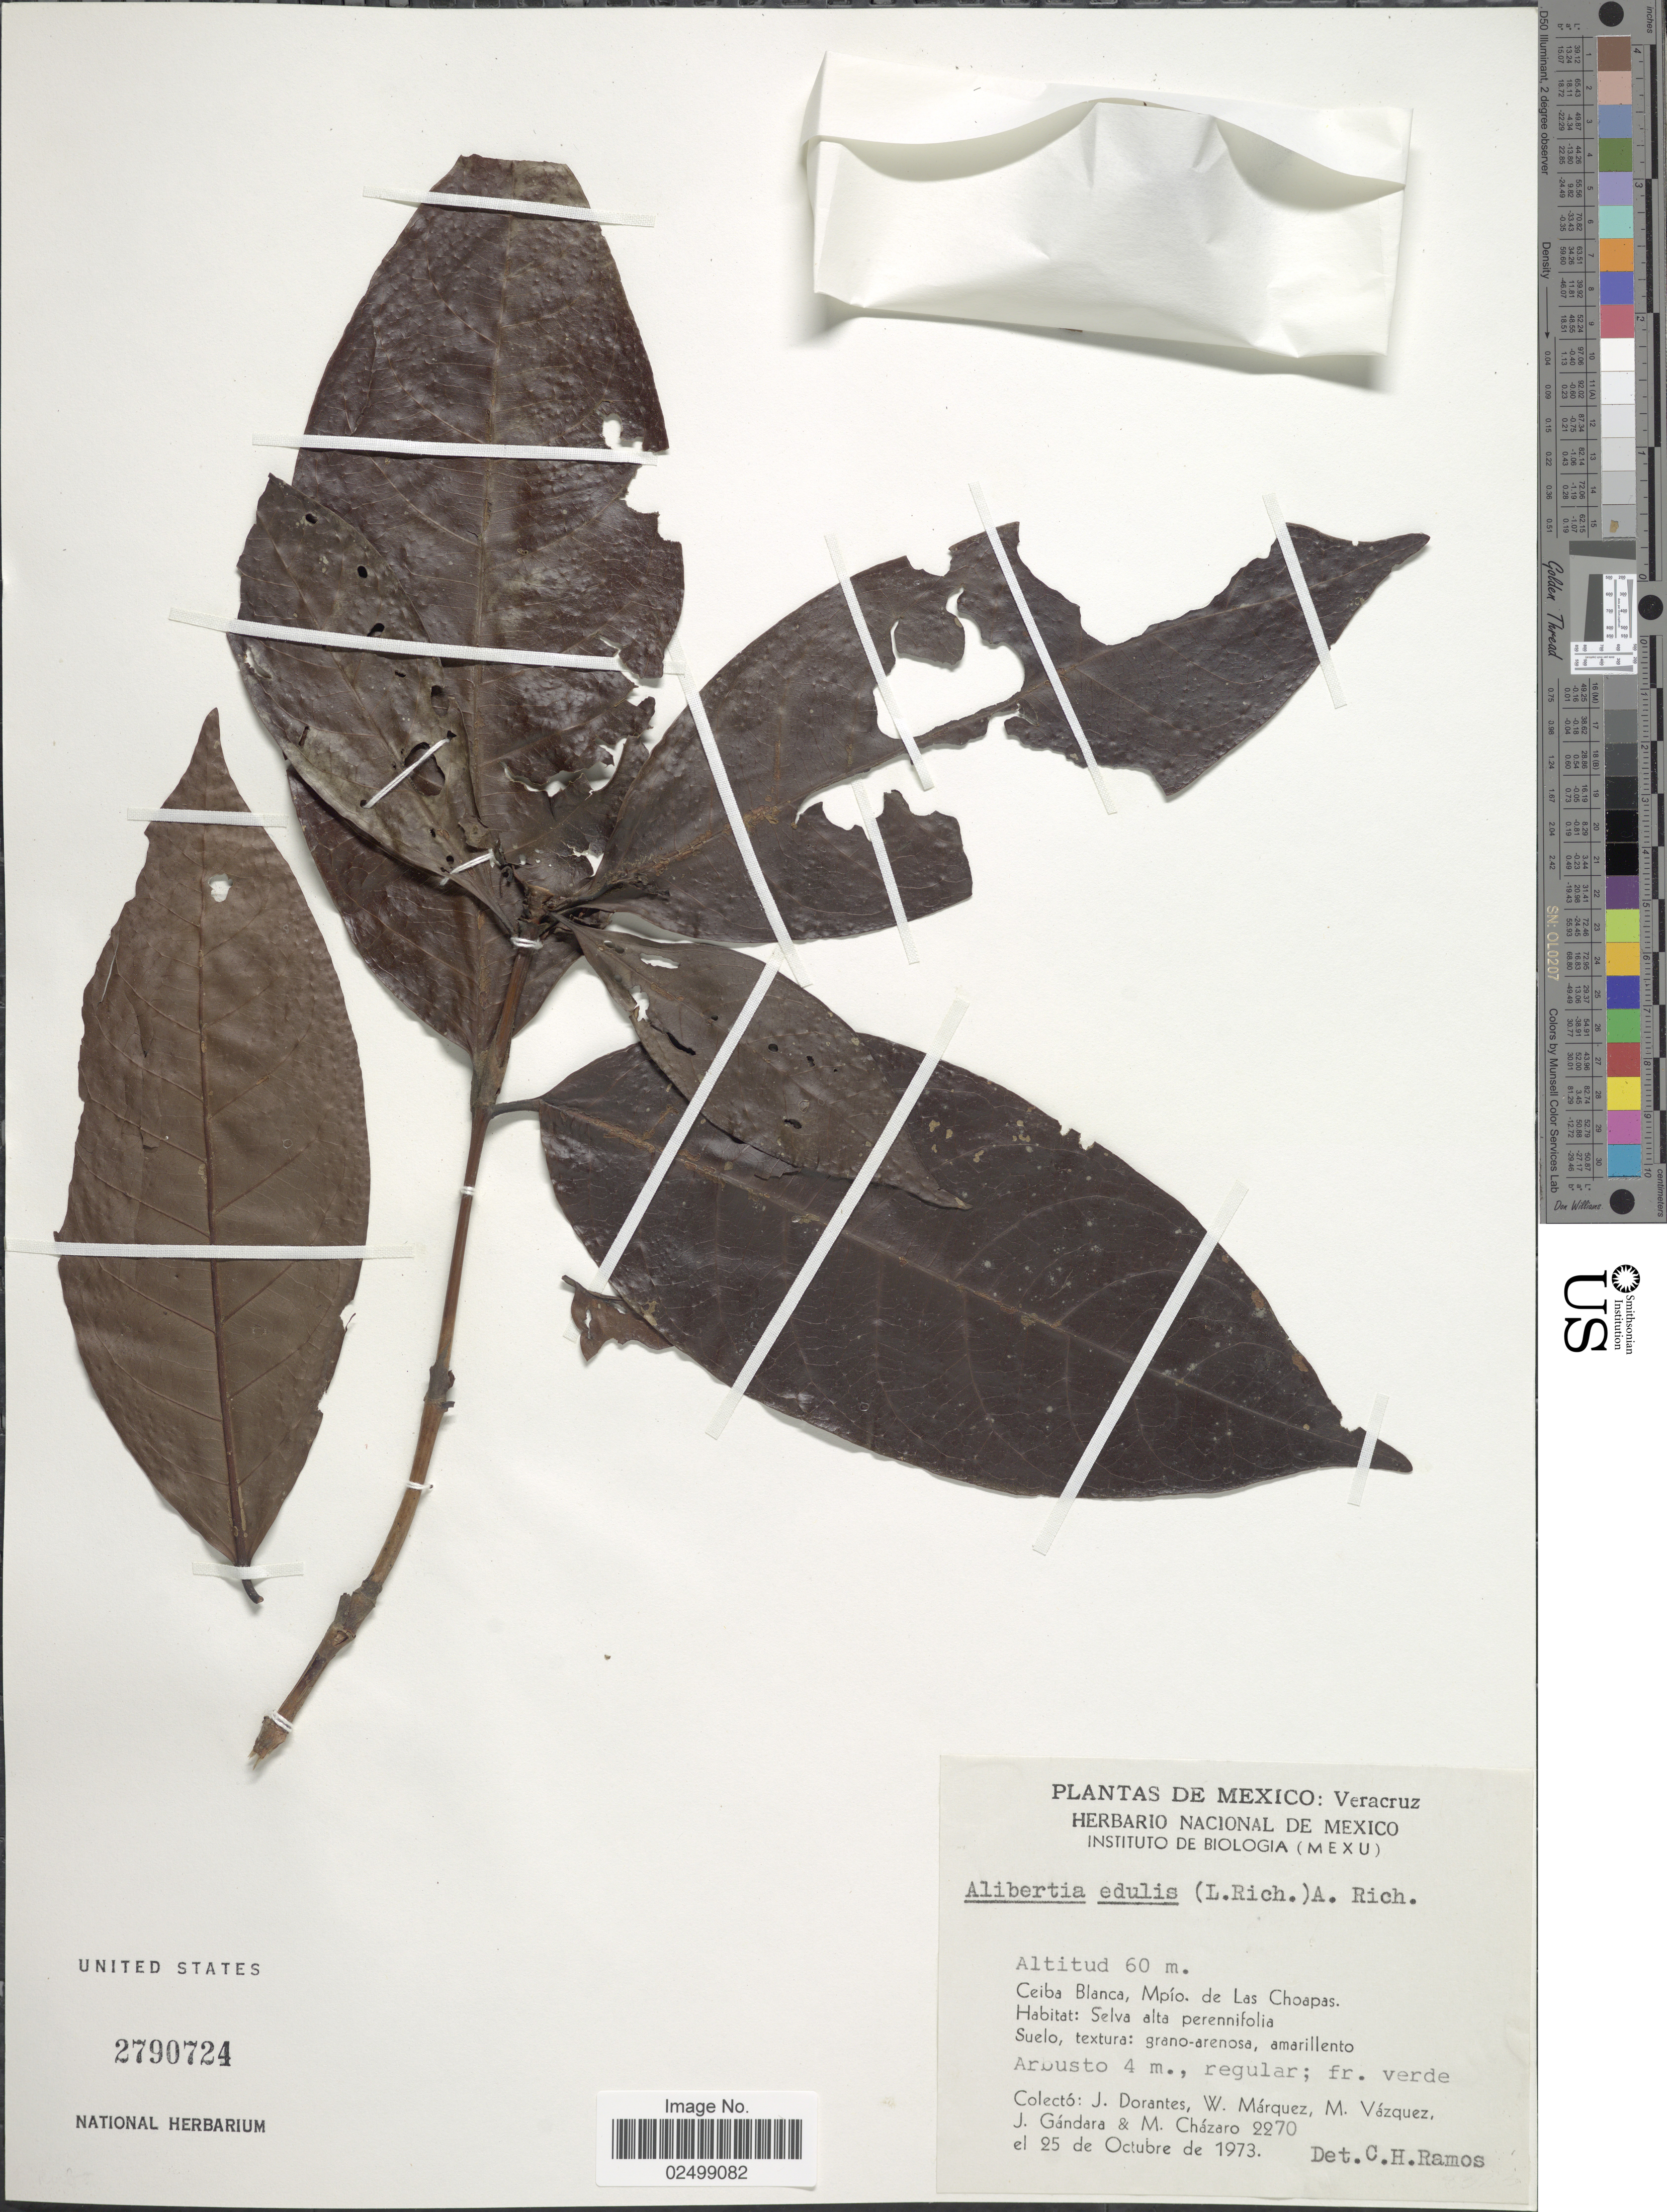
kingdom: Plantae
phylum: Tracheophyta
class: Magnoliopsida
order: Gentianales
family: Rubiaceae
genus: Alibertia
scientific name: Alibertia edulis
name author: (Rich.) A. Rich. ex DC.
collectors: J. Dorantes, W. Márquez, M. Vázquez, J. Gandara & M. Chazaro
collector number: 2270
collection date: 1973-10-25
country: Mexico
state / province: Veracruz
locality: Ceiba Blanca, Mpio. de Las Choapas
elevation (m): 60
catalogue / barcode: US 2790724